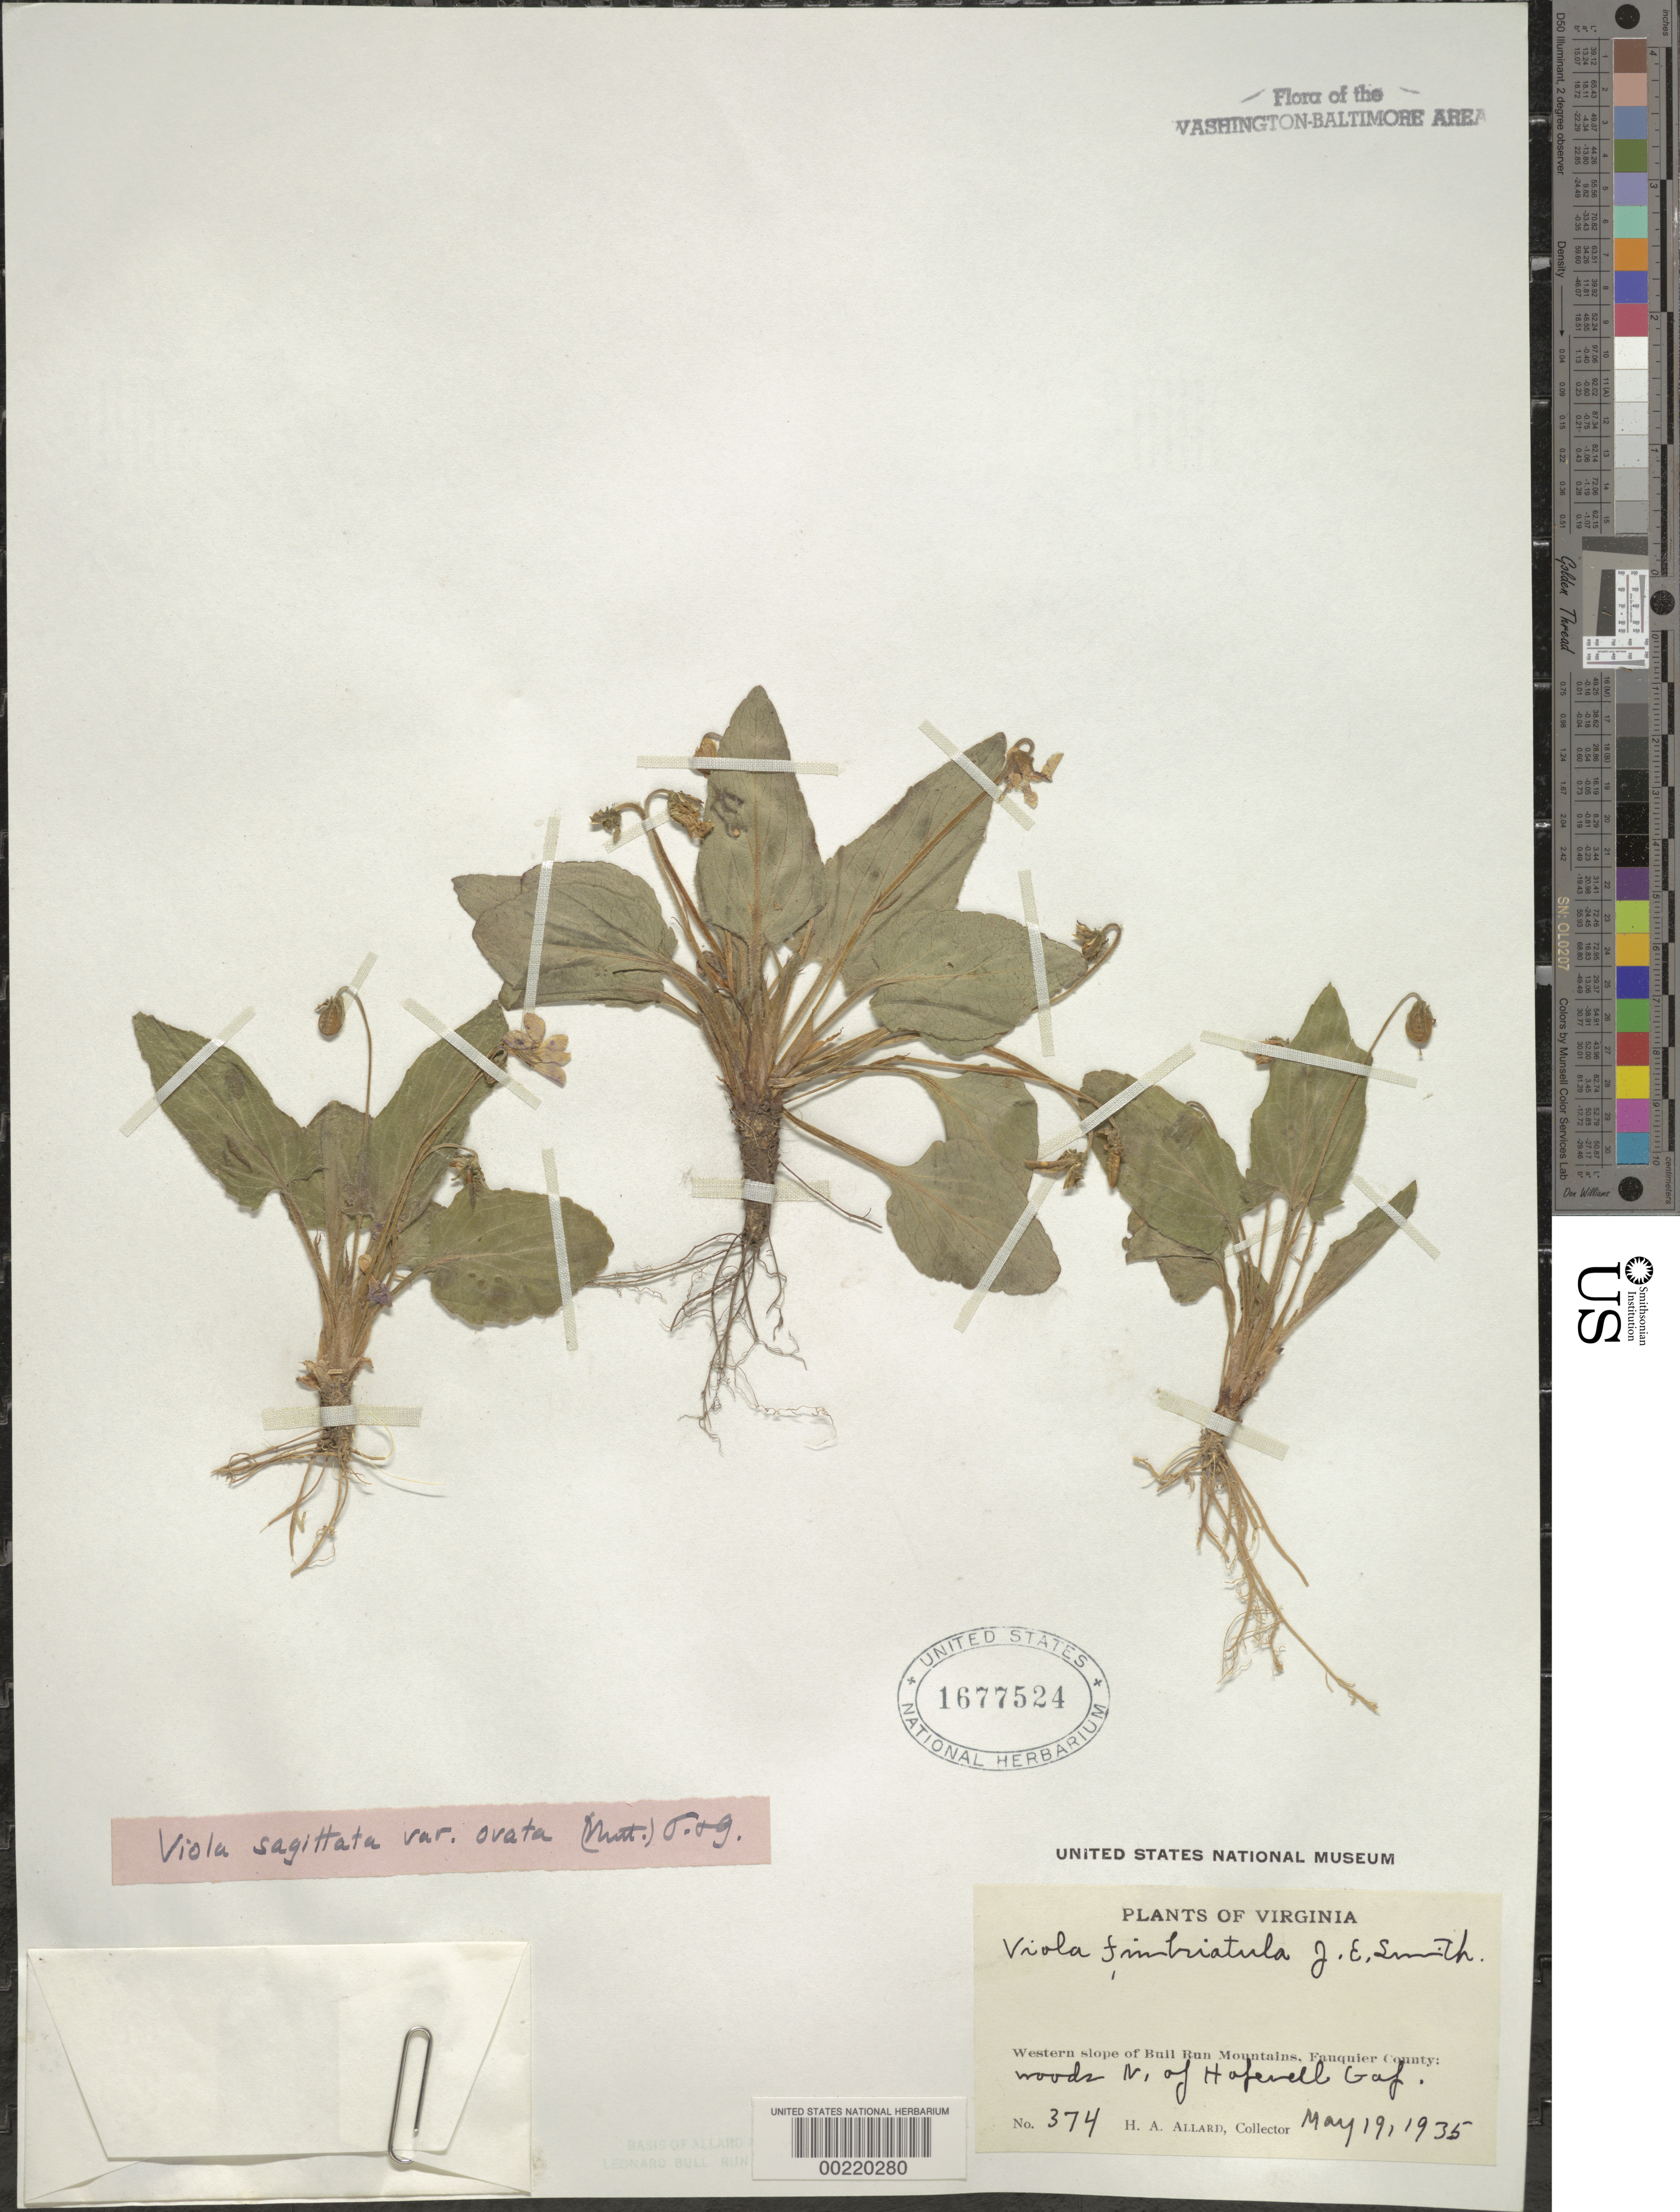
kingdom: Plantae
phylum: Tracheophyta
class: Magnoliopsida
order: Malpighiales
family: Violaceae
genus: Viola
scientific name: Viola sagittata var. ovata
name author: (Nutt.) Torr. & A. Gray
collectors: H. A. Allard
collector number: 374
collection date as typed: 19 May 1935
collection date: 1935-05-19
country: United States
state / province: Virginia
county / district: Fauquier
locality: North of Hopewell Gap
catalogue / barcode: US 1677524